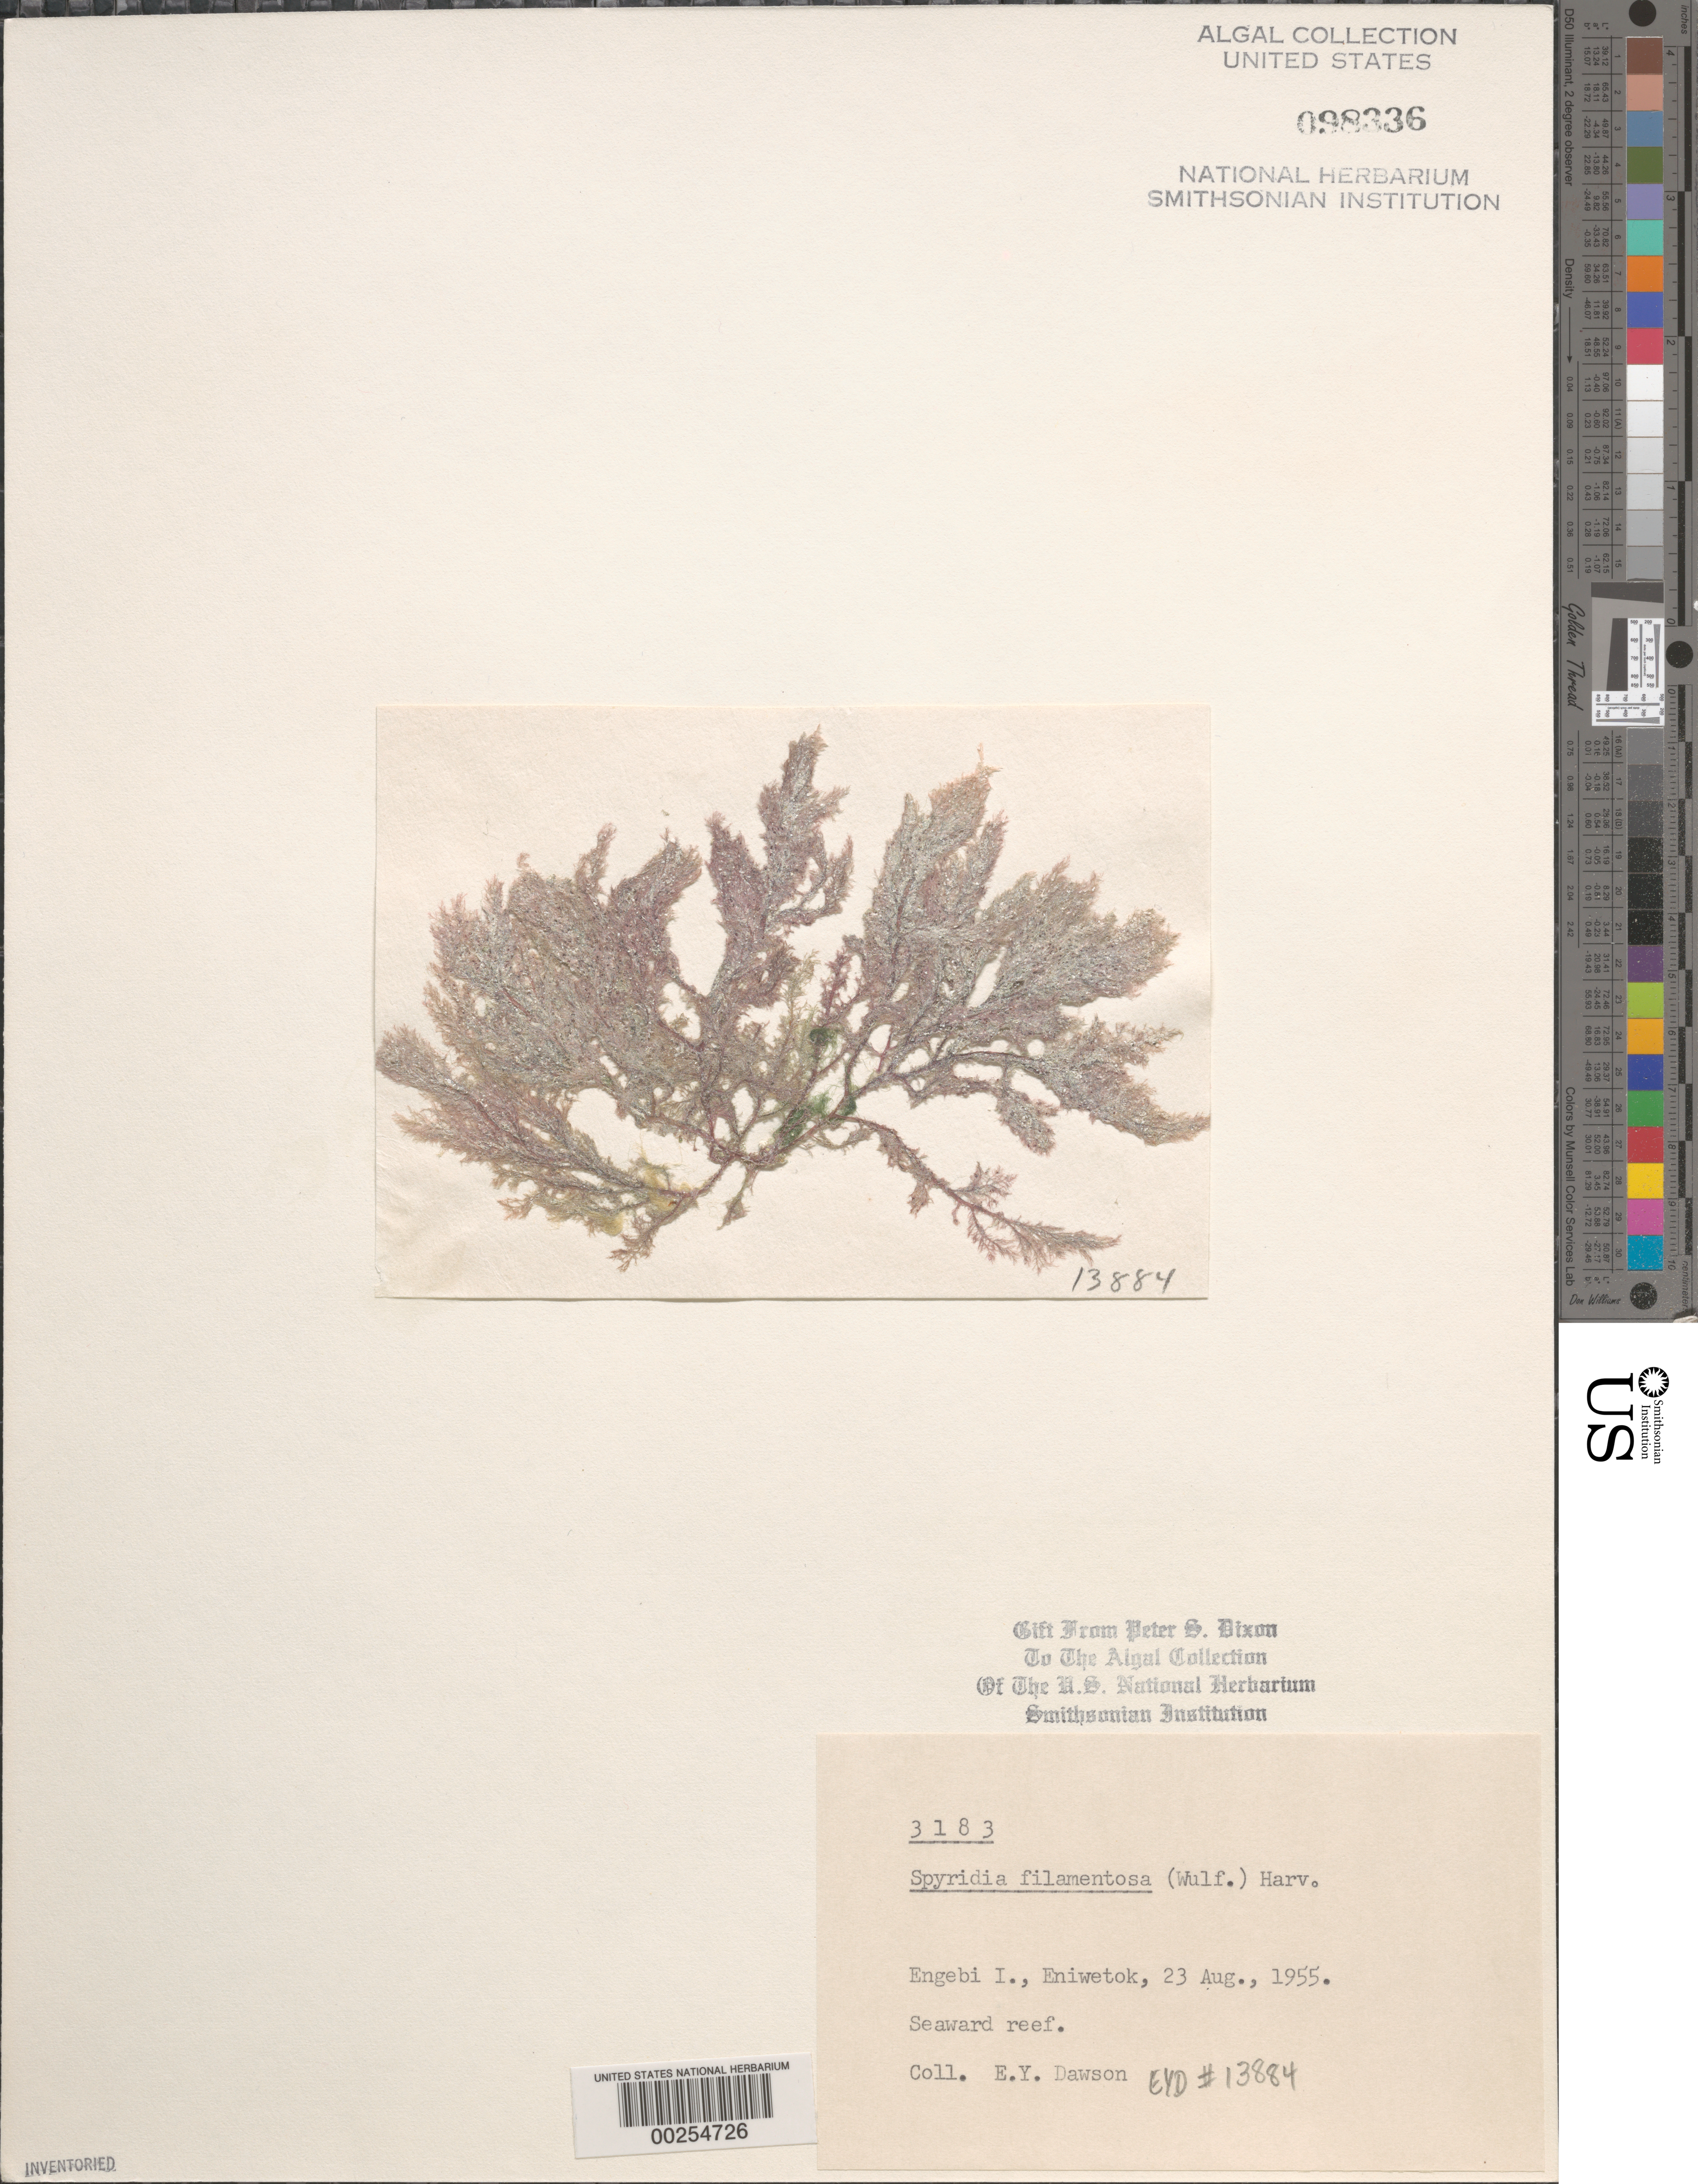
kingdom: Plantae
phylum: Rhodophyta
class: Florideophyceae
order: Ceramiales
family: Spyridiaceae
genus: Spyridia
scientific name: Spyridia filamentosa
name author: (Wulfen) Harv.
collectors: E. Y. Dawson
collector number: EYD 13884 & PSD 3183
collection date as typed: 23 Aug 1955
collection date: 1955-08-23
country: Marshall Islands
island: Enewetak [Eniwetok] Atoll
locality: Engebi Island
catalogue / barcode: US 98336